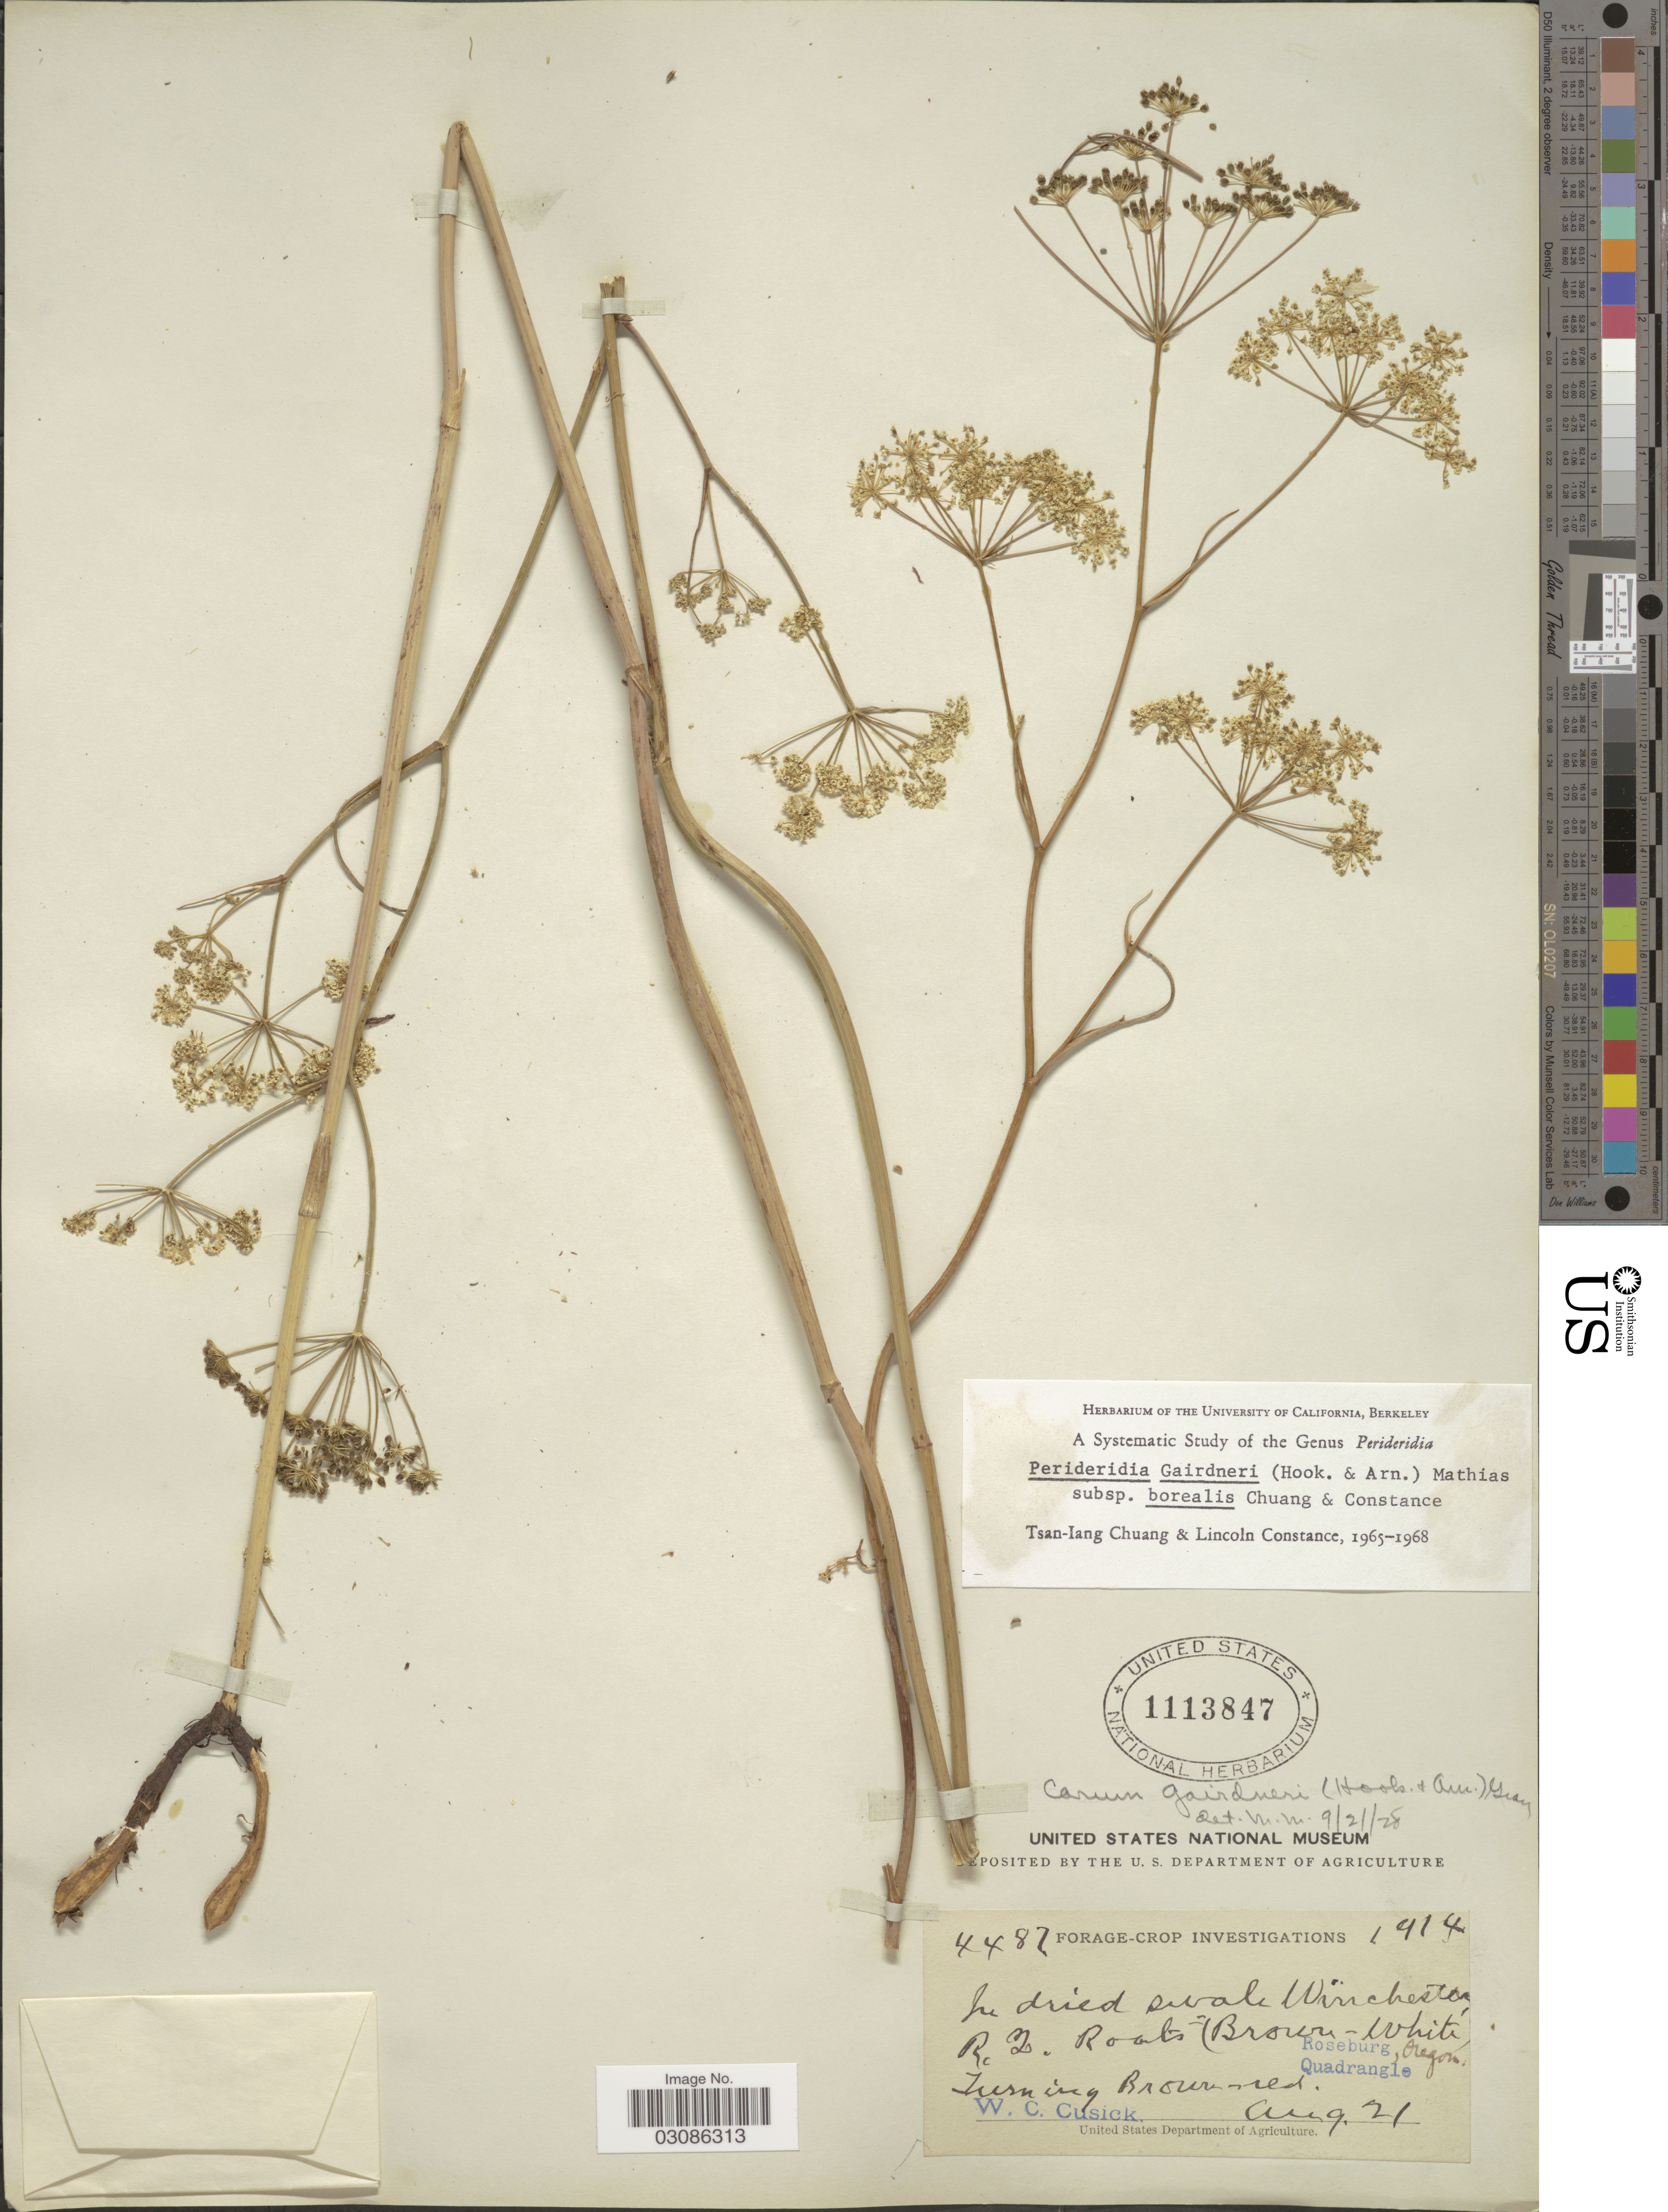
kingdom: Plantae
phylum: Tracheophyta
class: Magnoliopsida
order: Apiales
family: Apiaceae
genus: Perideridia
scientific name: Perideridia gairdneri subsp. borealis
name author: T.I. Chuang & Constance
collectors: W. C. Cusick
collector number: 4487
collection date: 1914-08-21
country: United States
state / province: Oregon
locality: In dried swale Winchester, Roseburg, Quadrangle.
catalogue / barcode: US 1113847